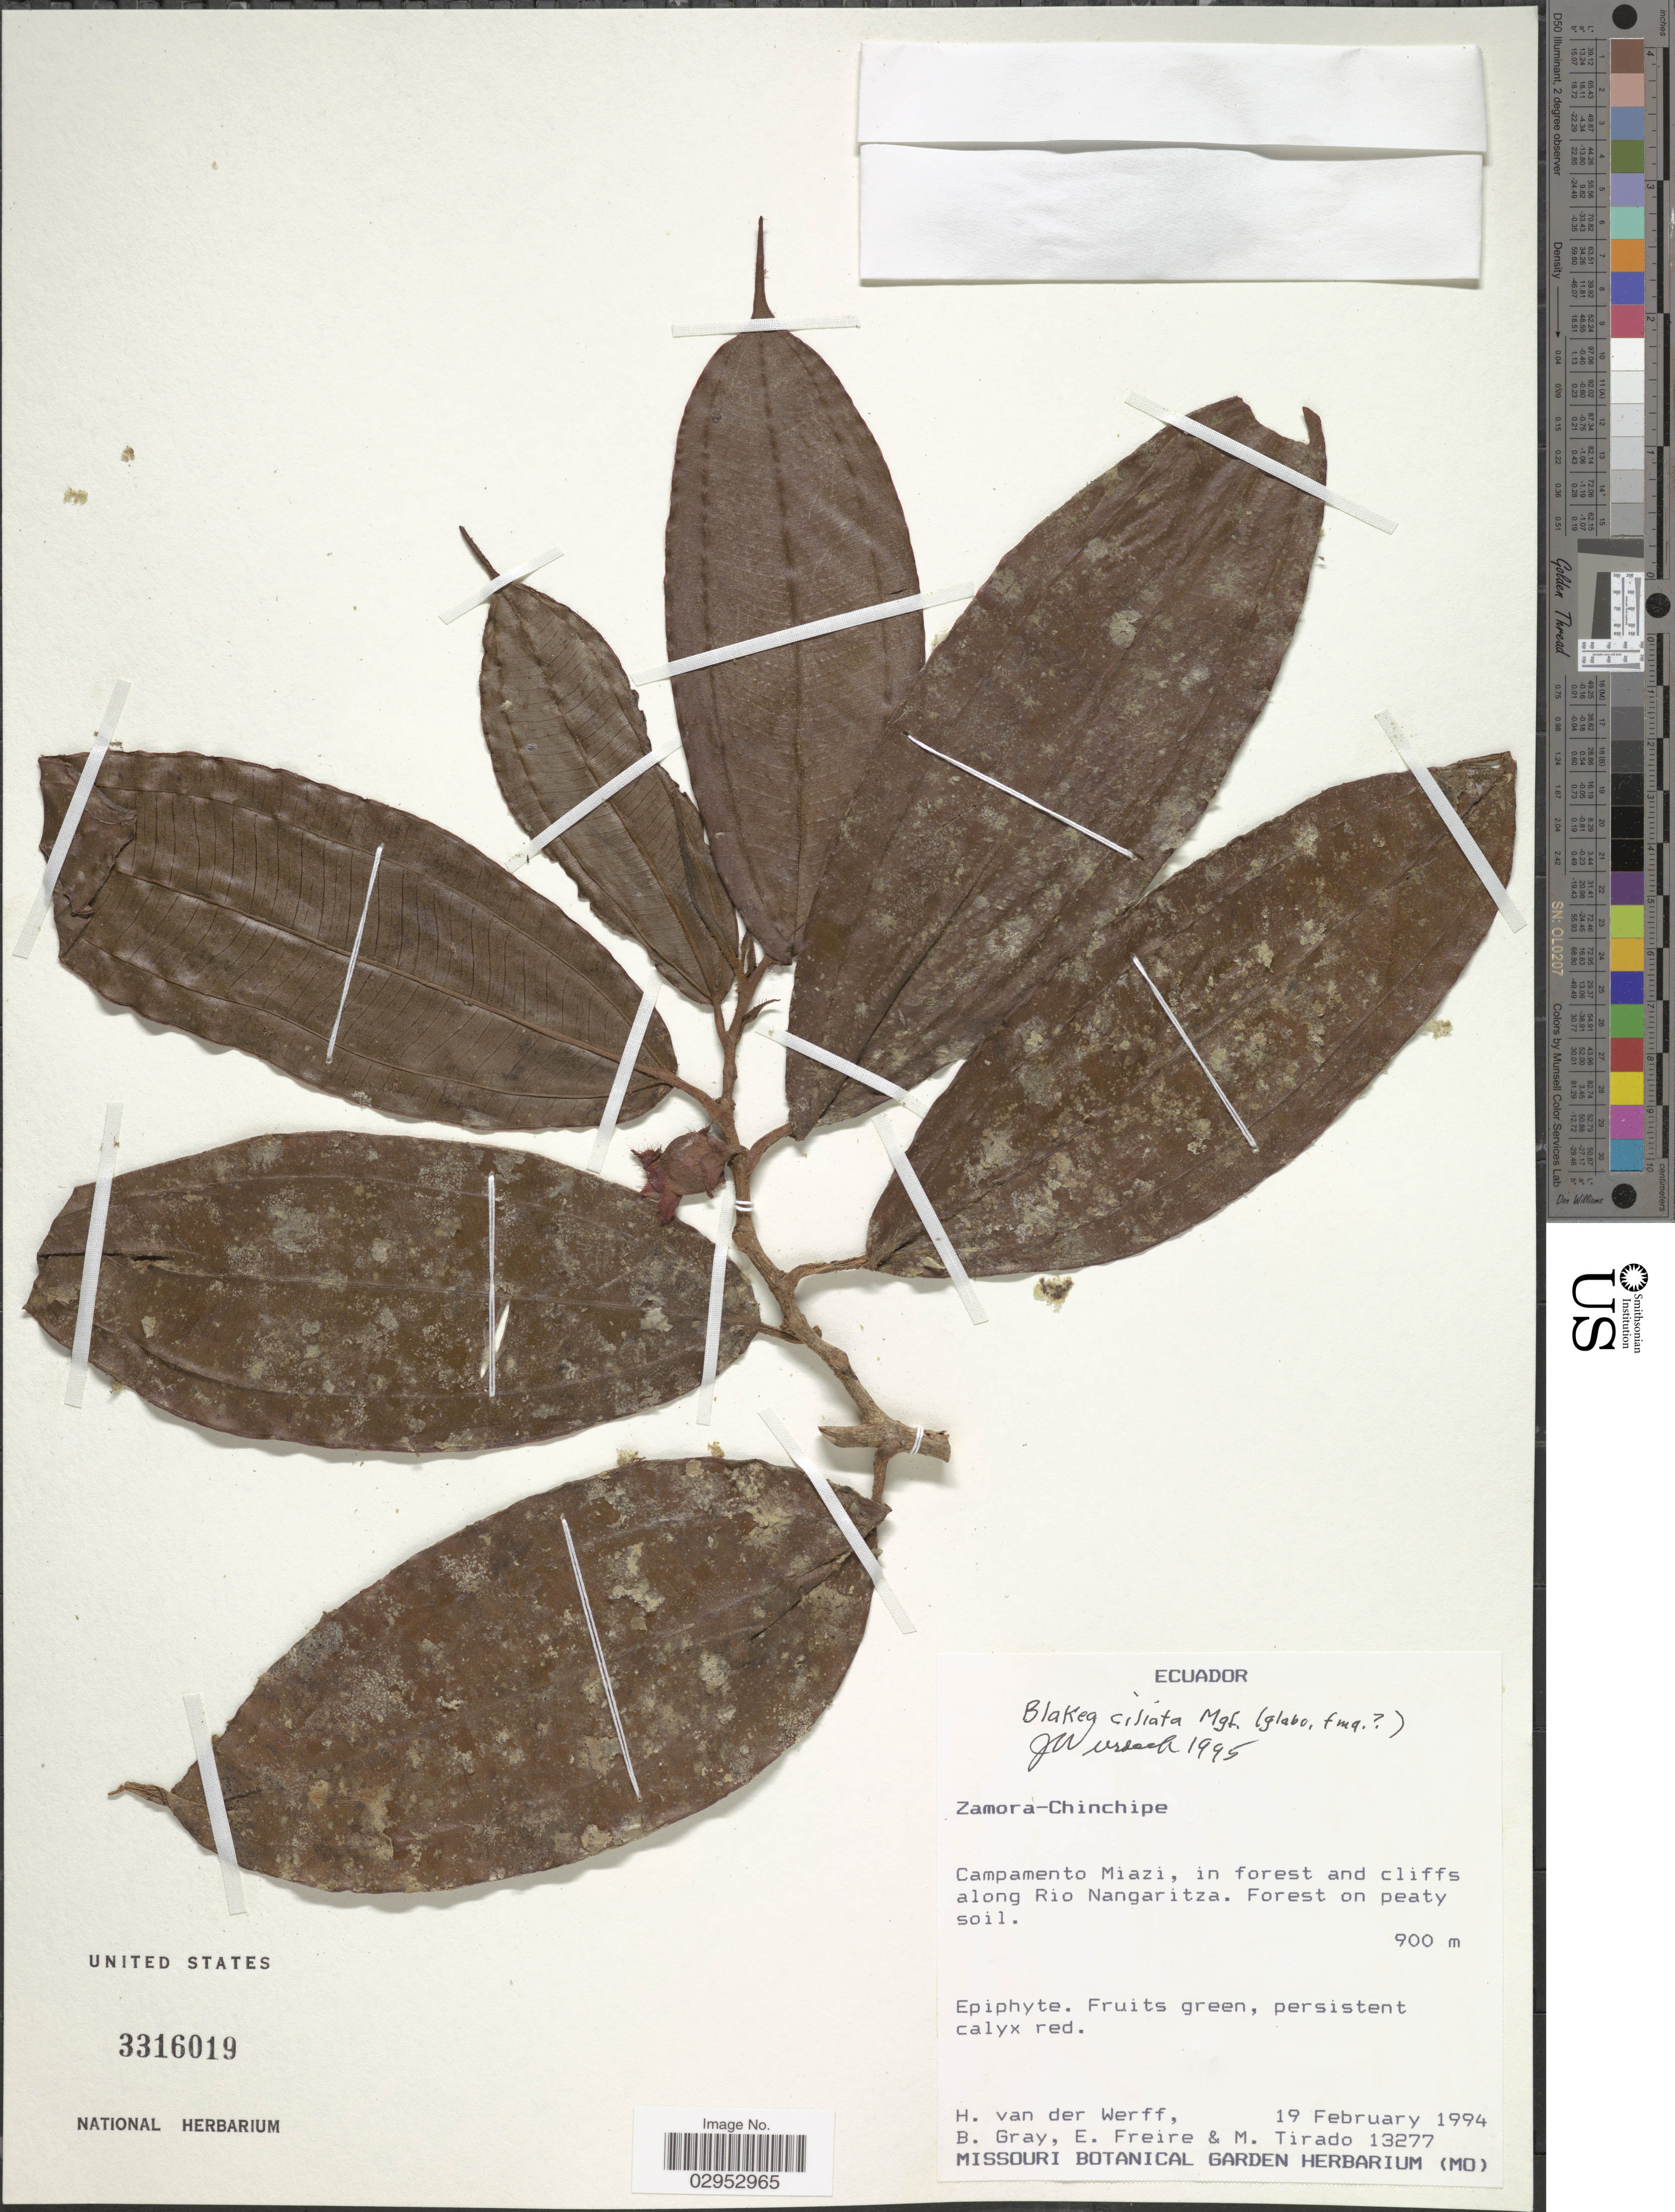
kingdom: Plantae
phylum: Tracheophyta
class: Magnoliopsida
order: Myrtales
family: Melastomataceae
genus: Blakea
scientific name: Blakea ciliata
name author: Markgr.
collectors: H. van der Werff, B. Gray, E. Freire & M. Tirado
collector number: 13277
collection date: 1994-02-19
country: Ecuador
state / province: Zamora-Chinchipe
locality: Campamento Miazi, in forest and cliffs along Rio Nangaritza.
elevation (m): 900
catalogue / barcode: US 3316019